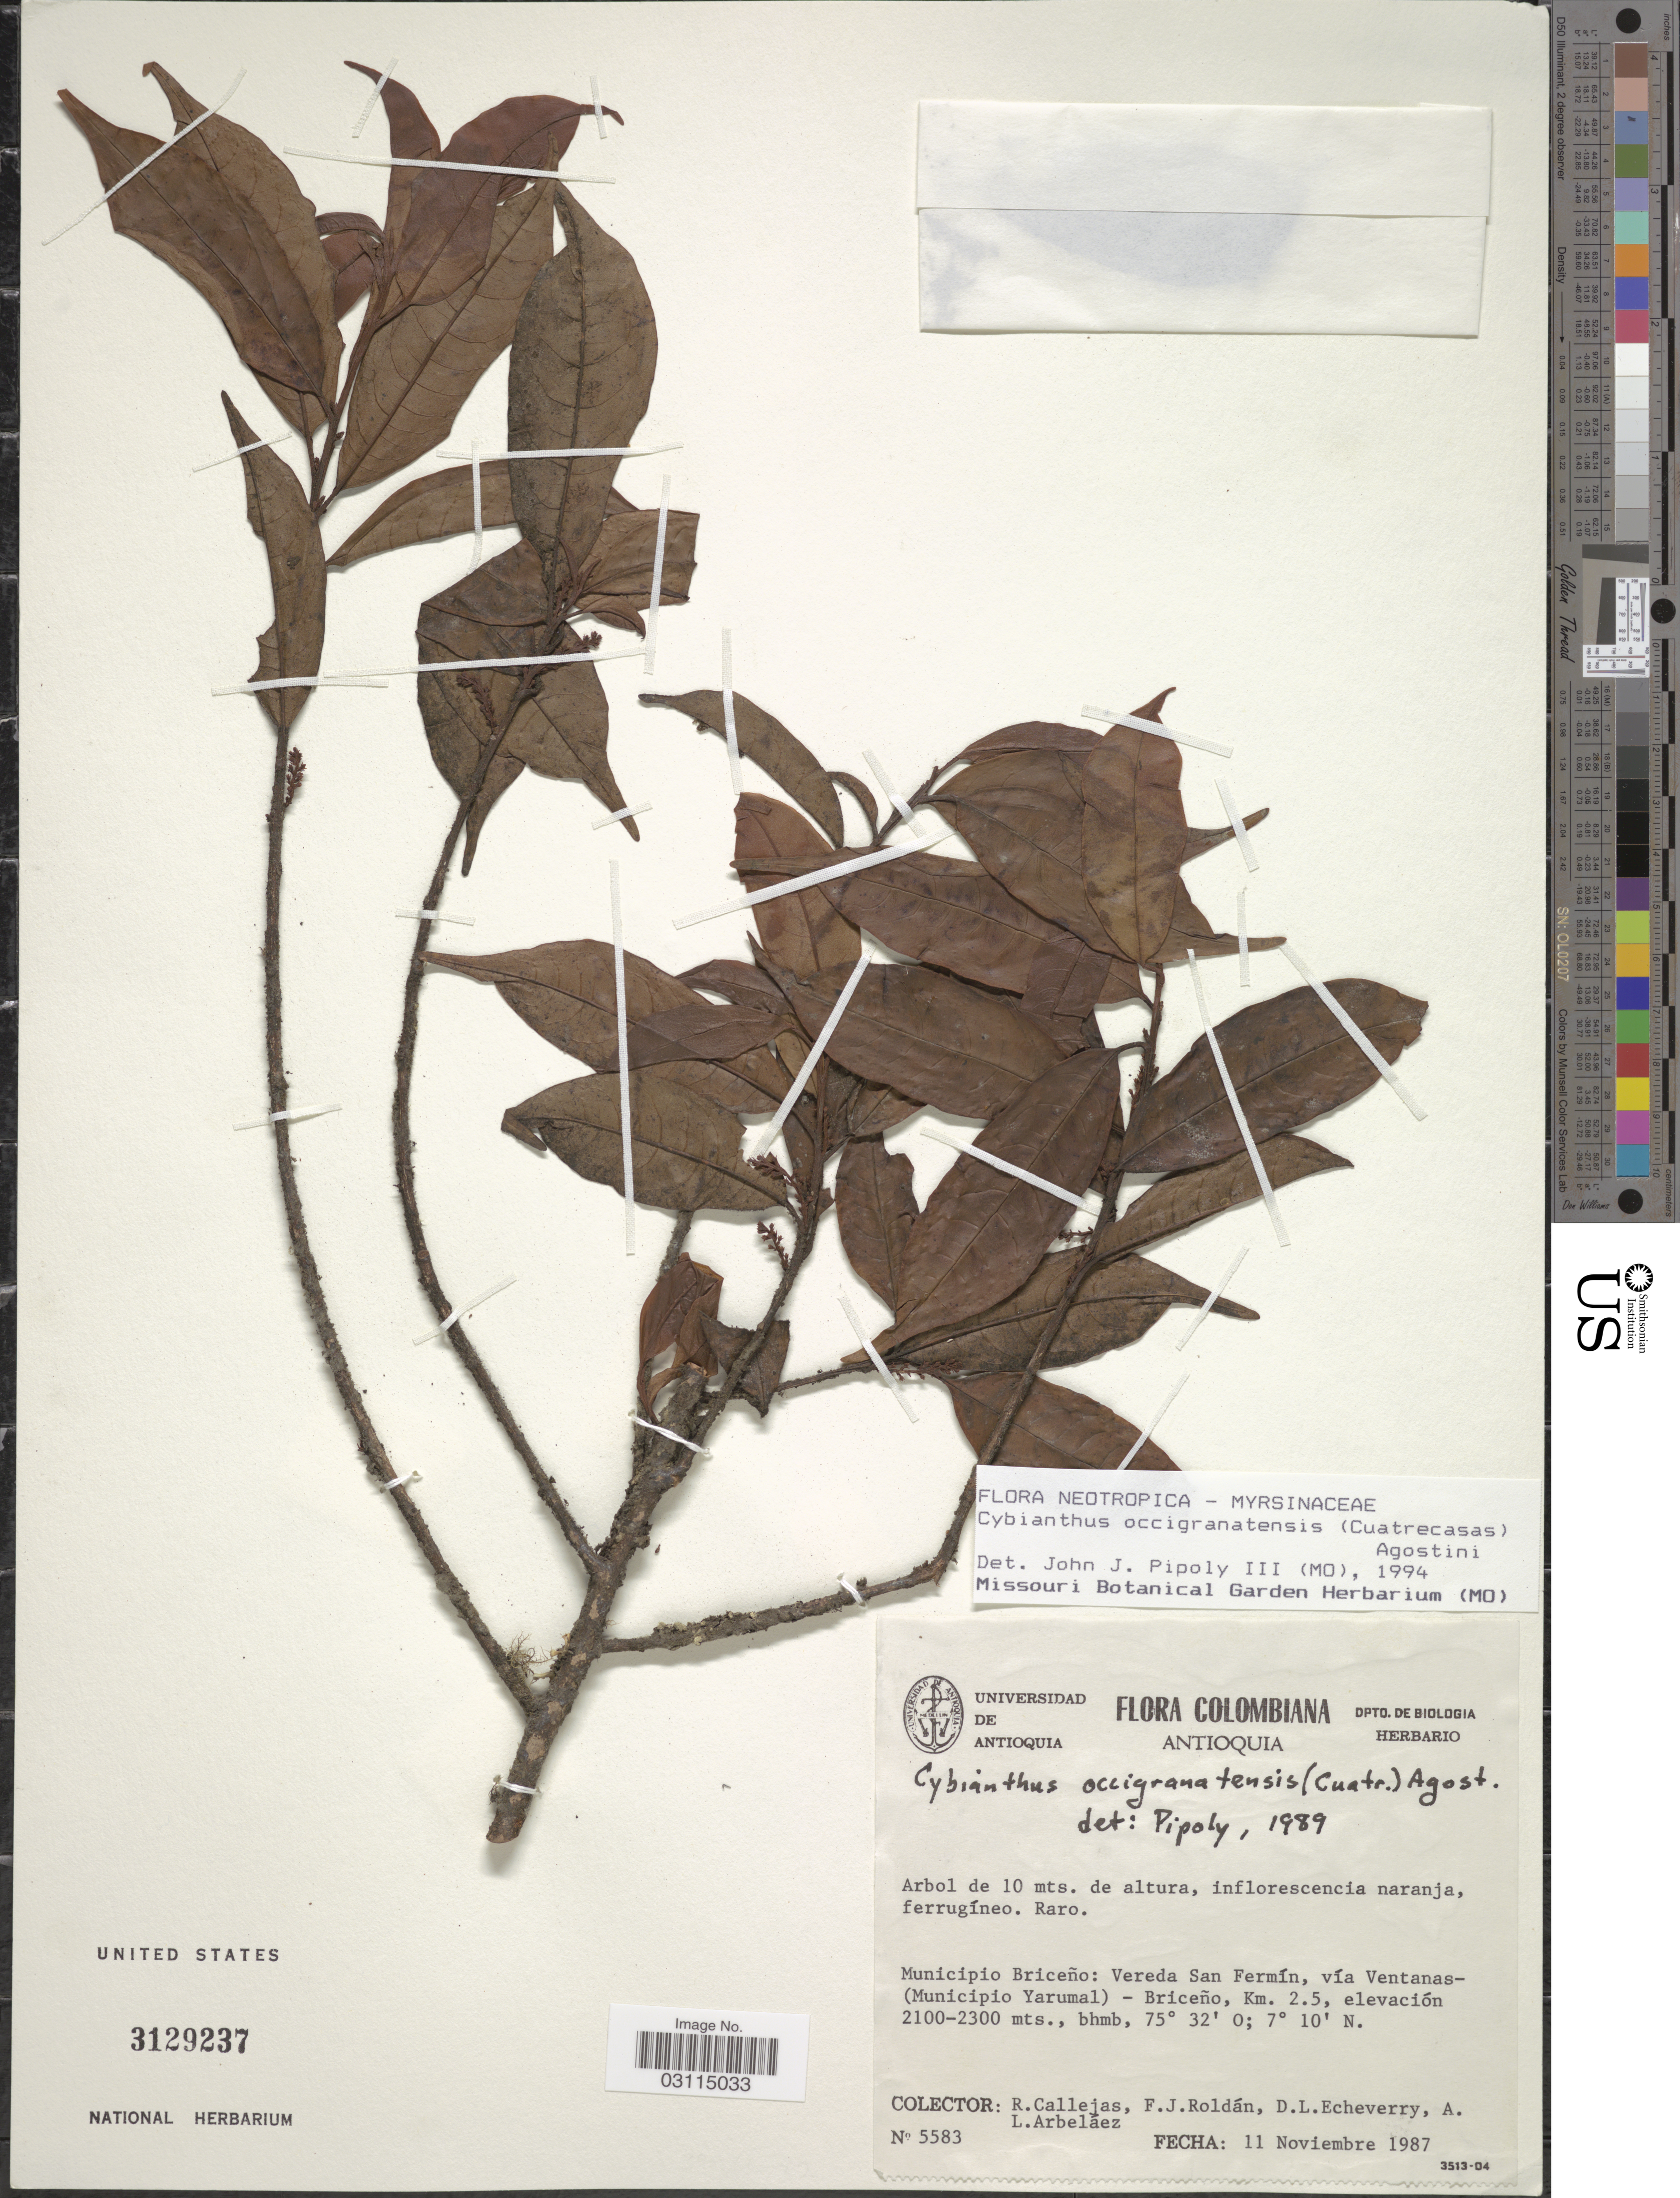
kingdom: Plantae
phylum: Tracheophyta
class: Magnoliopsida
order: Ericales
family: Primulaceae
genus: Cybianthus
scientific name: Cybianthus occigranatensis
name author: (Cuatrec.) G. Agostini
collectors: R. Callejas, F. J. Roldán, D. Echeverry & A. Arbeláez Alvarez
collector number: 5583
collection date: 1987-11-11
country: Colombia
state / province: Antioquia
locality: Municipio Briceno: Vereda San Fermín, vía Ventanas (Municipio Yarumal) - Briceño, Km 2.5.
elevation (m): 2100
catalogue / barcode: US 3129237